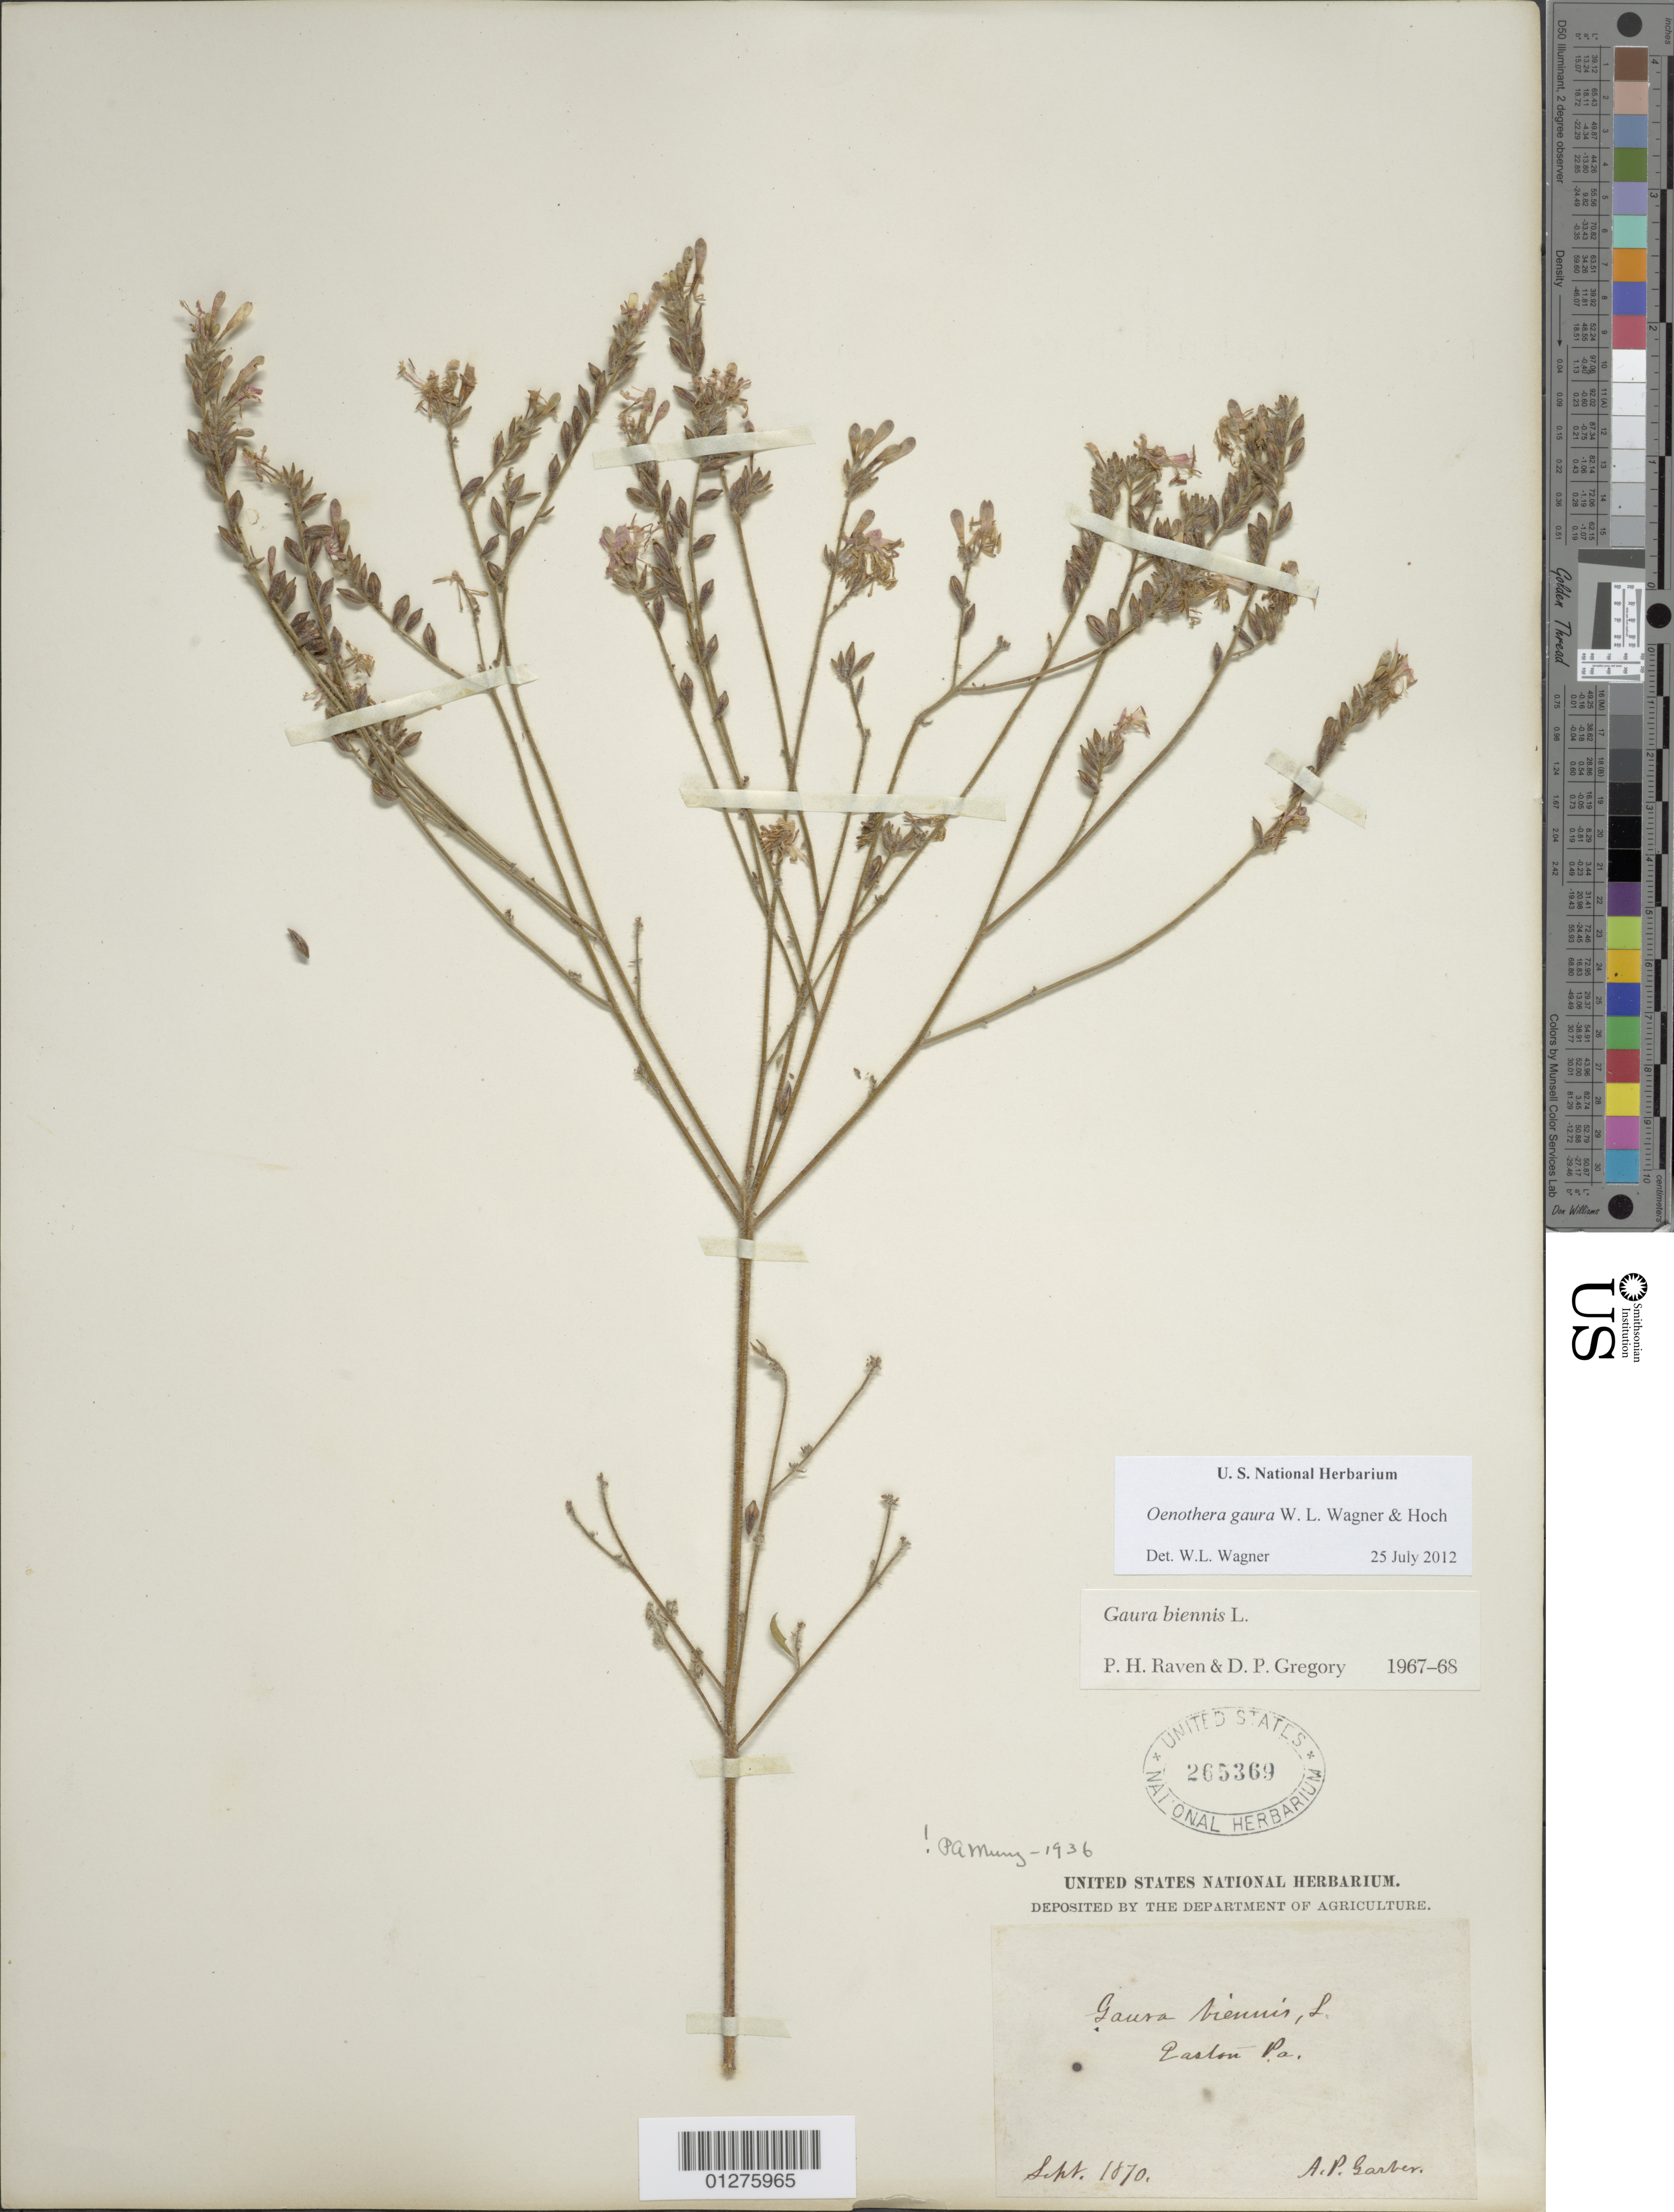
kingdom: Plantae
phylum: Tracheophyta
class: Magnoliopsida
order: Myrtales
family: Onagraceae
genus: Oenothera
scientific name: Oenothera gaura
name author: W.L. Wagner & Hoch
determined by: Wagner, W. L., (BOT), Smithsonian Institution - National Museum of Natural History (UNITED STATES)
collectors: H. P. Garber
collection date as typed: Sep 1870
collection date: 1870-09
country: United States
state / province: Pennsylvania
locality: Eastern Pa.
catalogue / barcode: US 265369